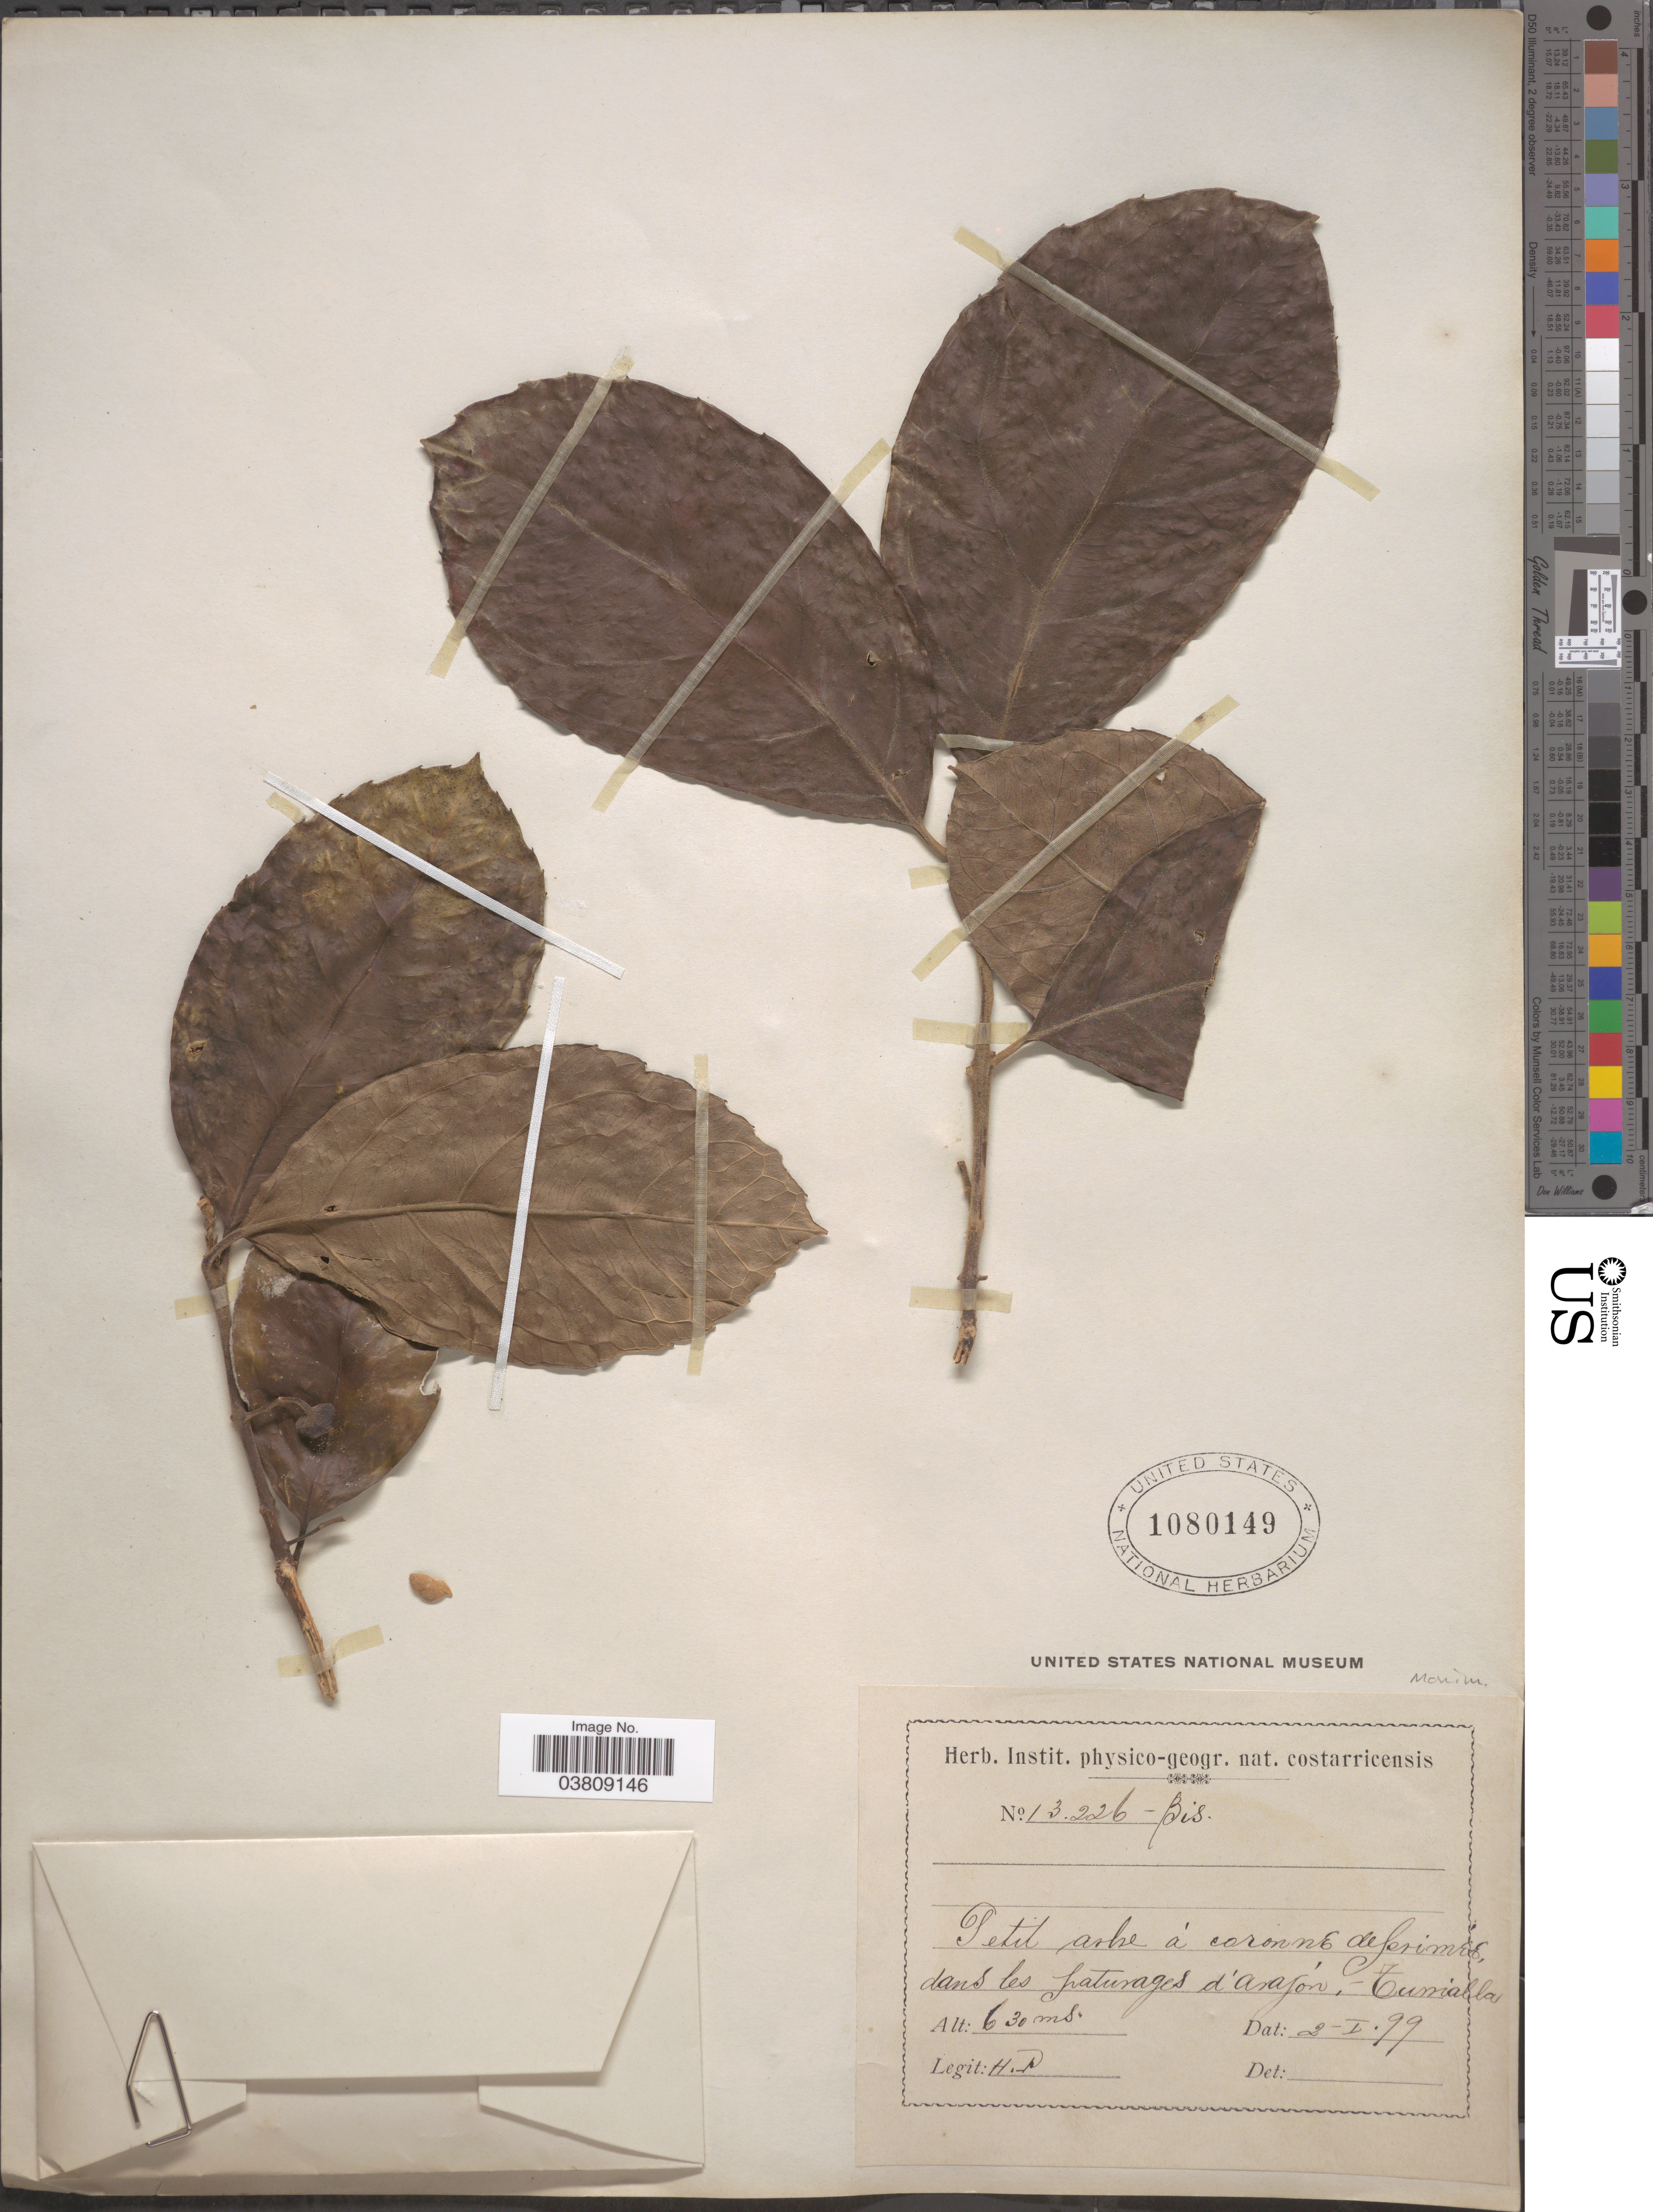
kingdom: Plantae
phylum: Tracheophyta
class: Magnoliopsida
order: Laurales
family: Monimiaceae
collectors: H. P.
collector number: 13226-Bis.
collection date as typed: Transcribed d/m/y: 2/1/99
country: Costa Rica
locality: Petit arbre á coronne deprimes, dans les paturages d' Arajón, - Turrialba.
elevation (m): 630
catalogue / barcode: US 1080149